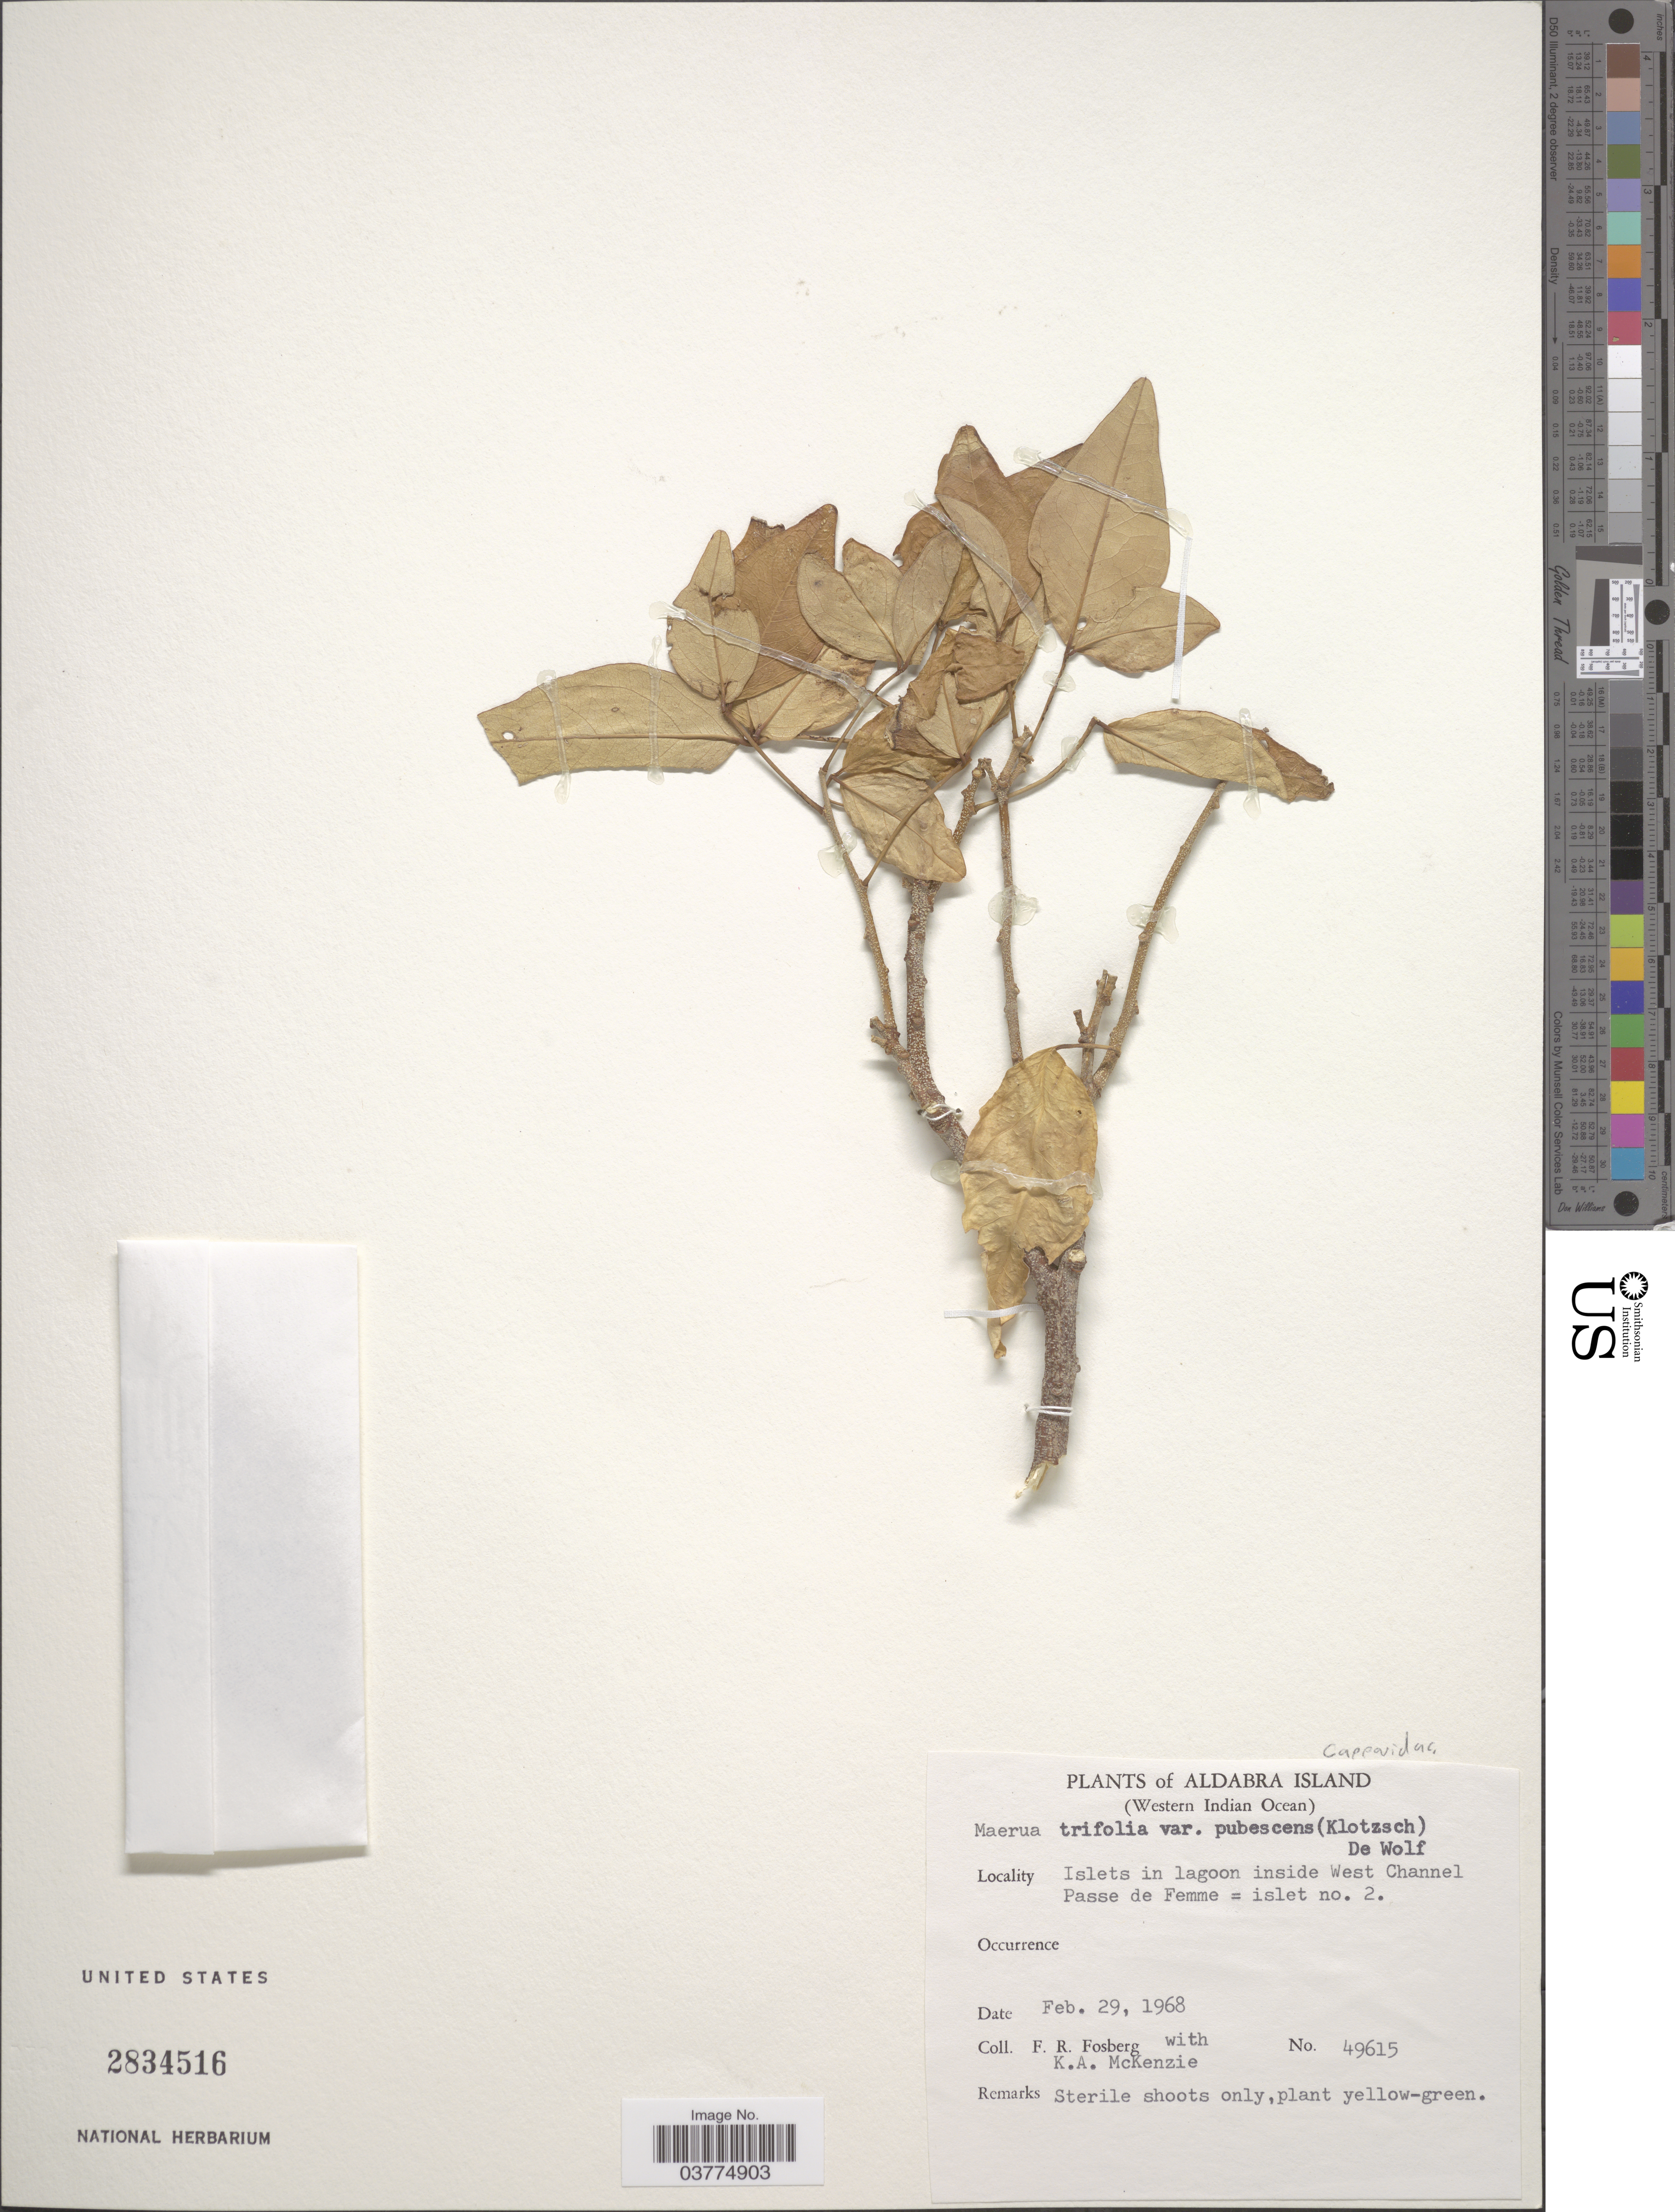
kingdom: Plantae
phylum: Tracheophyta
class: Magnoliopsida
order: Brassicales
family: Capparaceae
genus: Maerua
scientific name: Maerua triphylla var. pubescens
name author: (Klotzsch) DeWolf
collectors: F. R. Fosberg & K. McKenzie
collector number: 49615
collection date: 1968-02-29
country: Seychelles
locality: Aldabra Island (Western India Ocean). Islets in lagoon inside West Channel Passe de Femme = islet no. 2.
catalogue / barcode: US 2834516